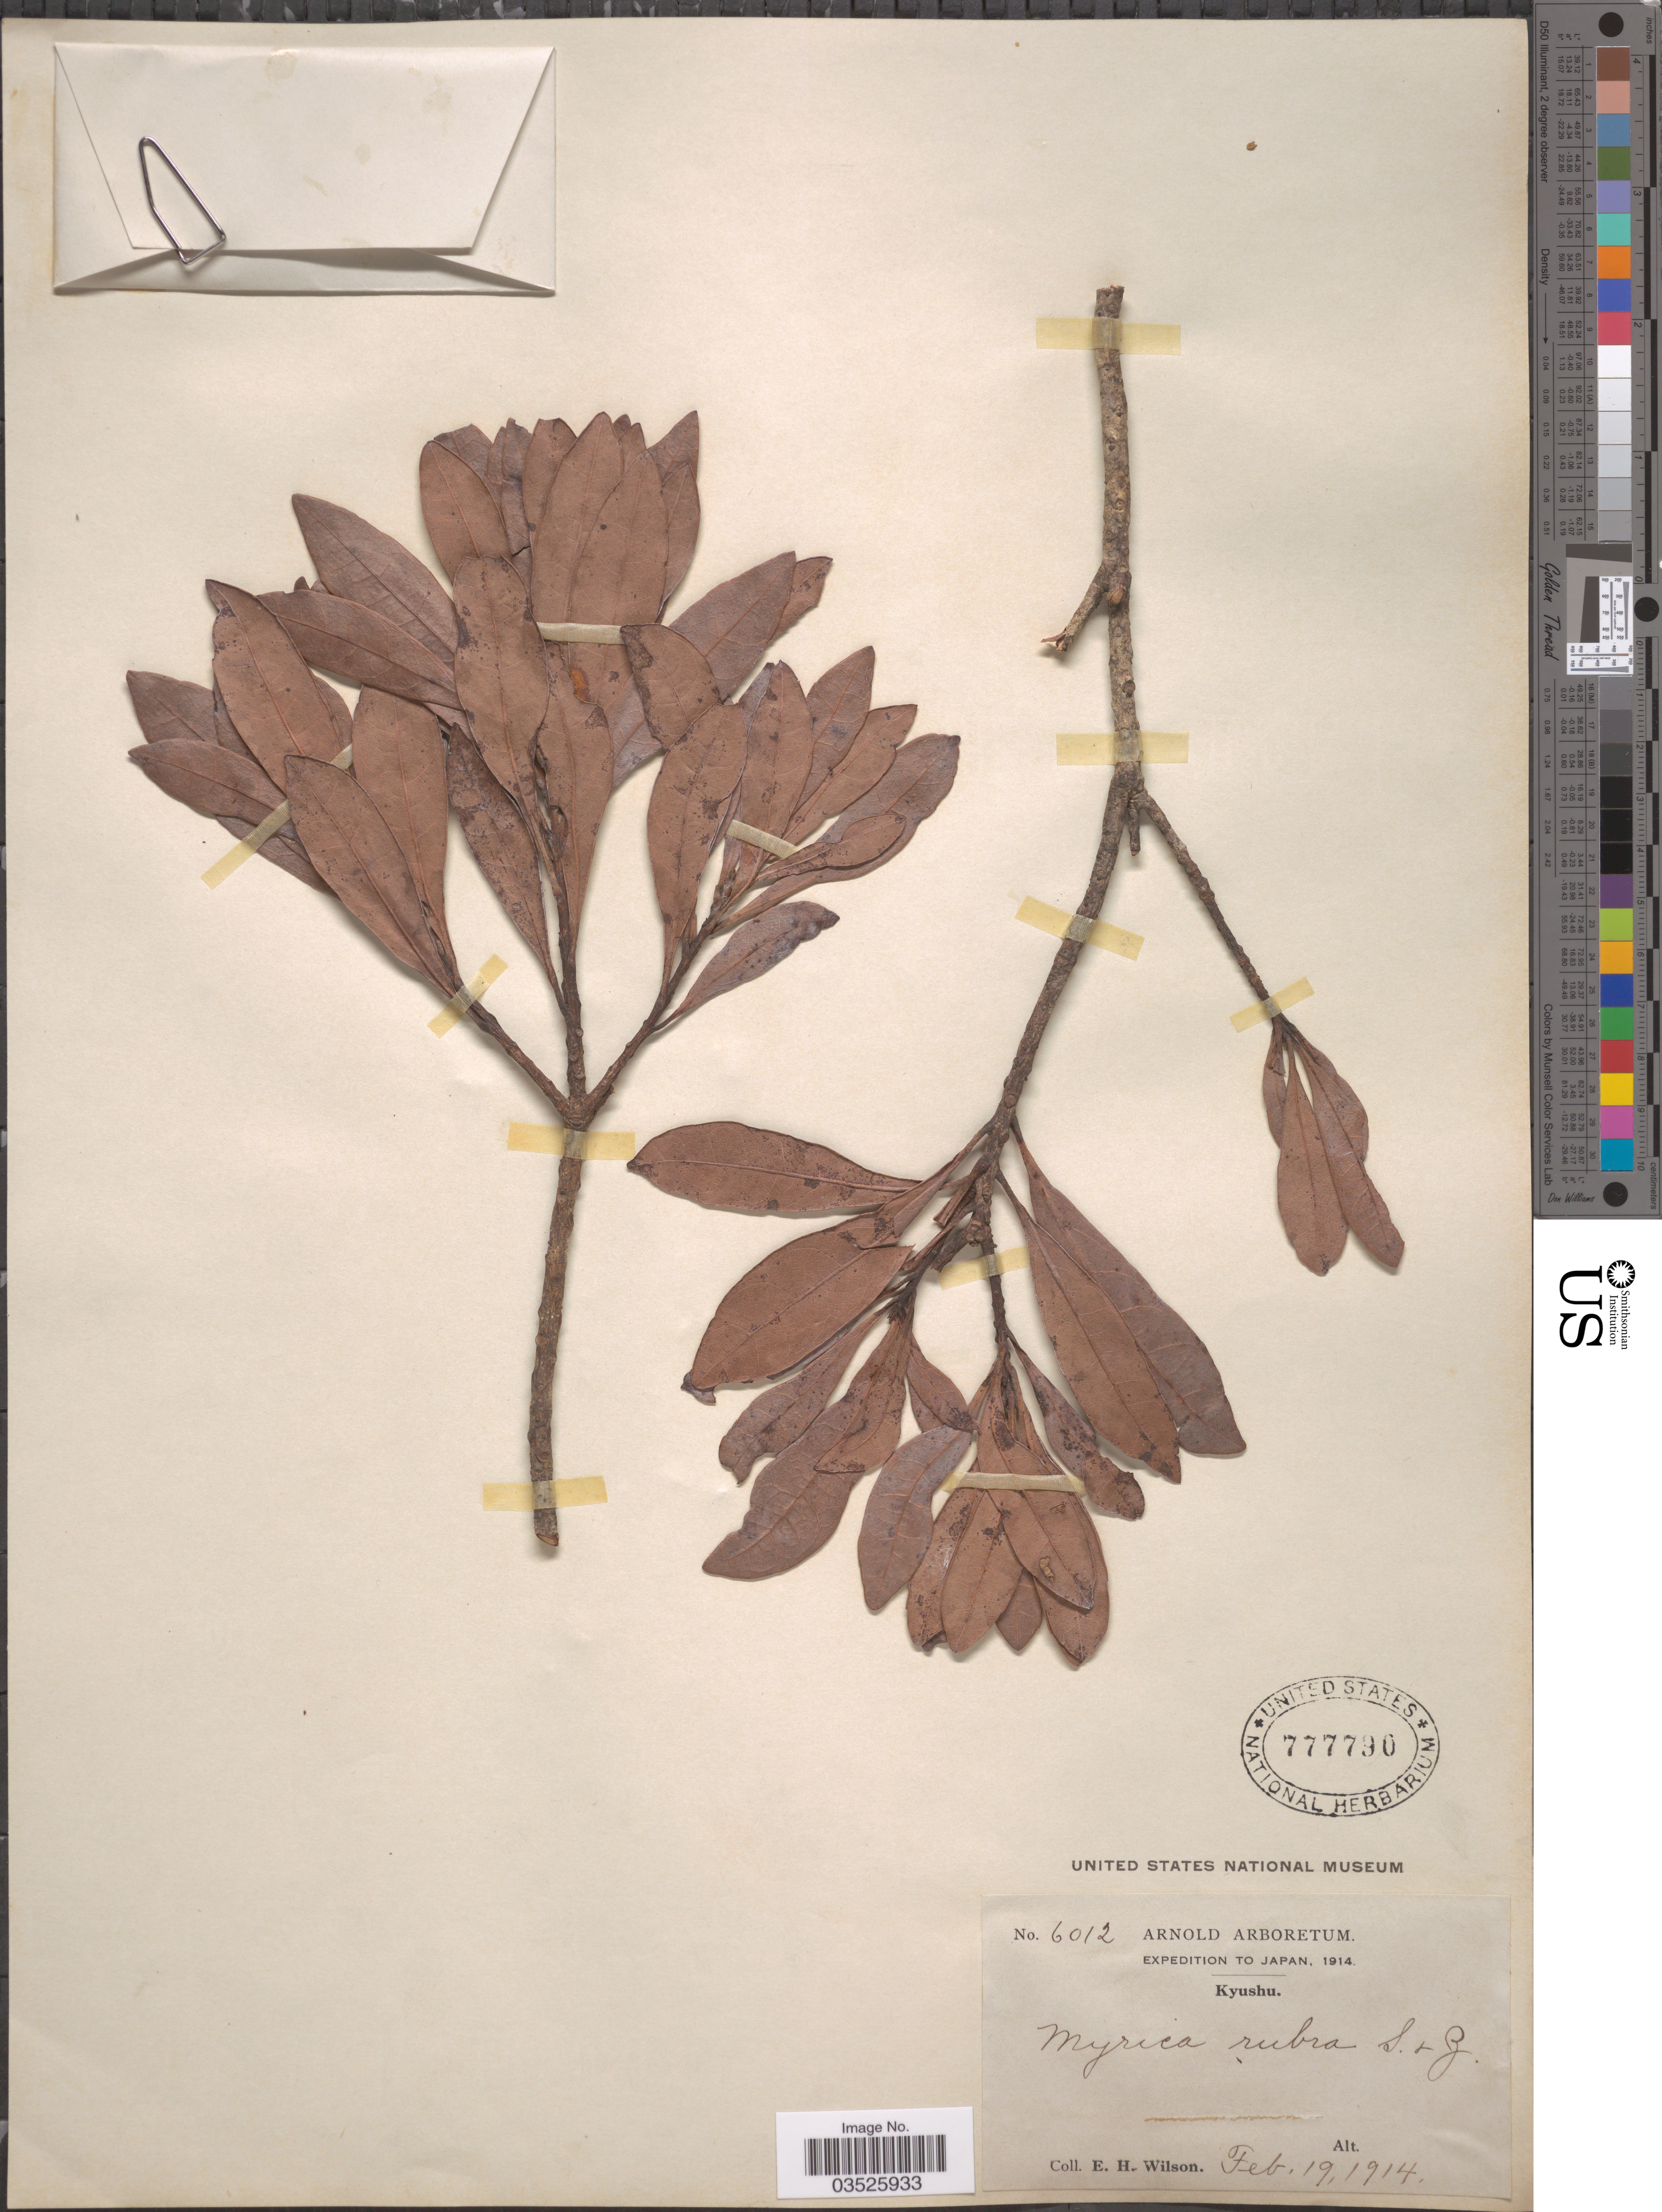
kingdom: Plantae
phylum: Tracheophyta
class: Magnoliopsida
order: Fagales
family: Myricaceae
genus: Morella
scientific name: Morella rubra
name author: Lour.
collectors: E. Wilson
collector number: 6012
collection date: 1914-02-19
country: Japan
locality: Kyushu.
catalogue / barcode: US 777790